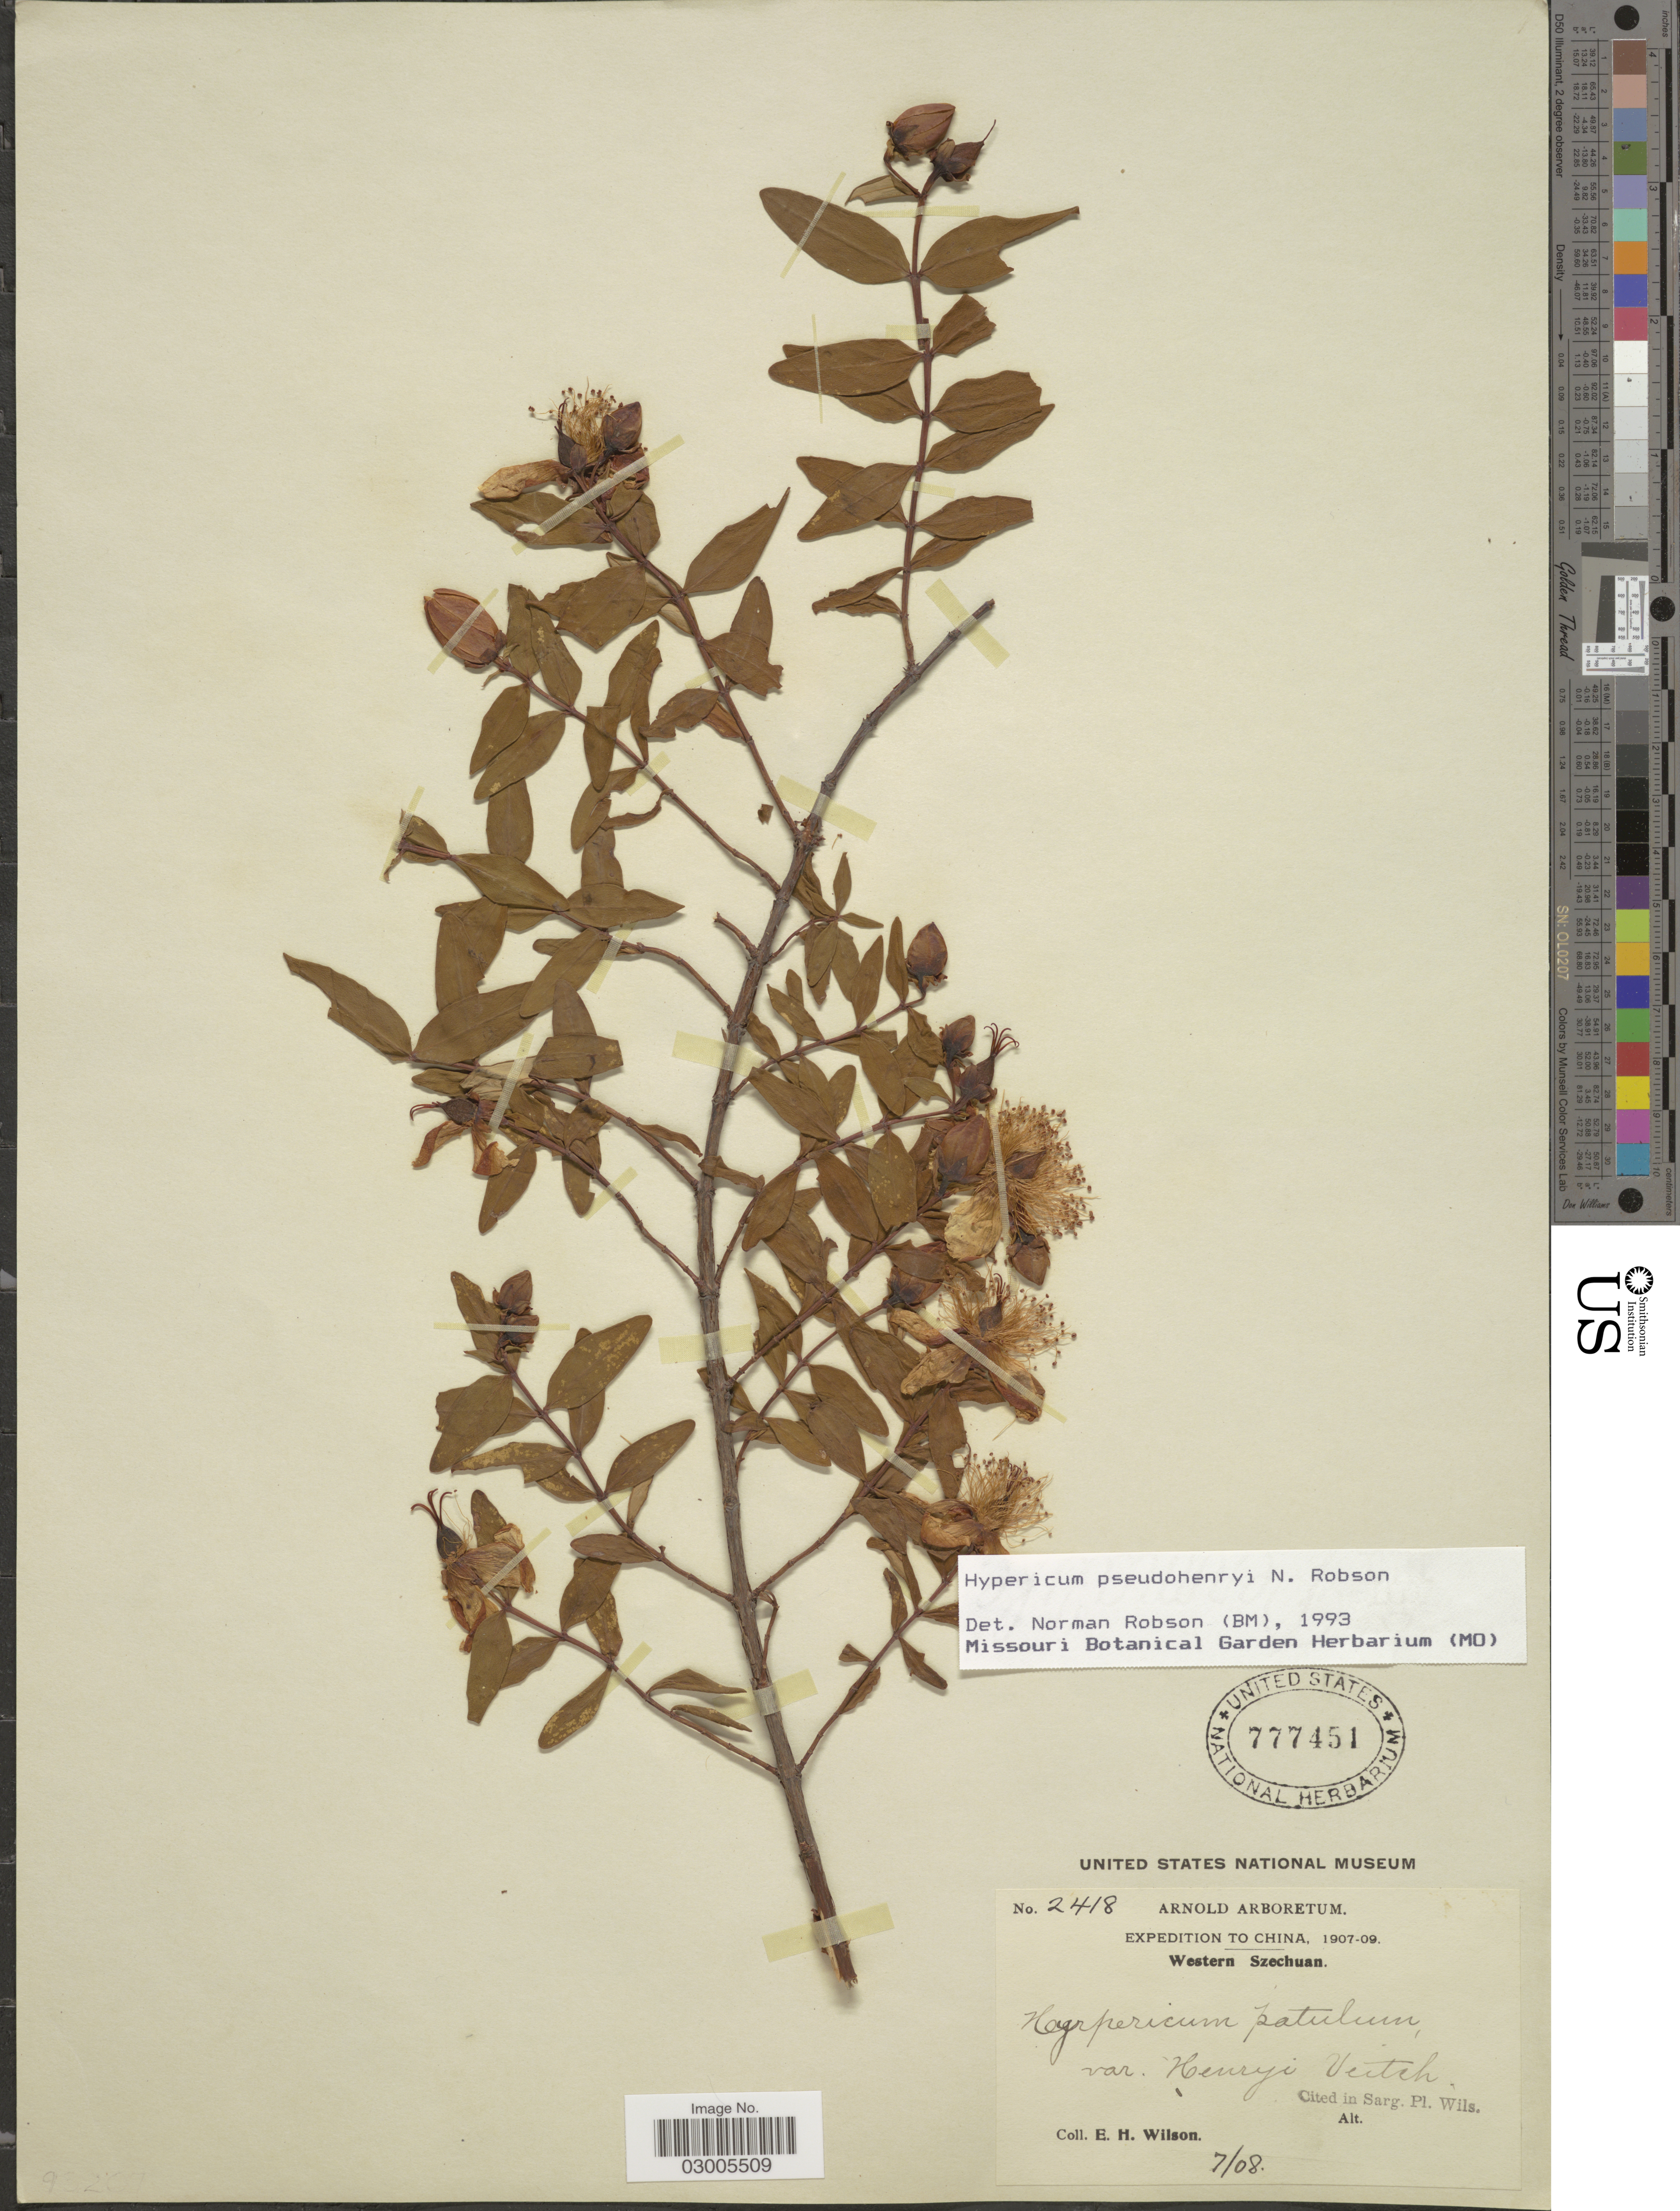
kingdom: Plantae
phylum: Tracheophyta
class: Magnoliopsida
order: Malpighiales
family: Hypericaceae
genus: Hypericum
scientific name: Hypericum pseudohenryi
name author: N. Robson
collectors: E. Wilson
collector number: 2418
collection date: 1908-07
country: China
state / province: Sichuan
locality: Western Szechuan.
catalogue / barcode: US 777451